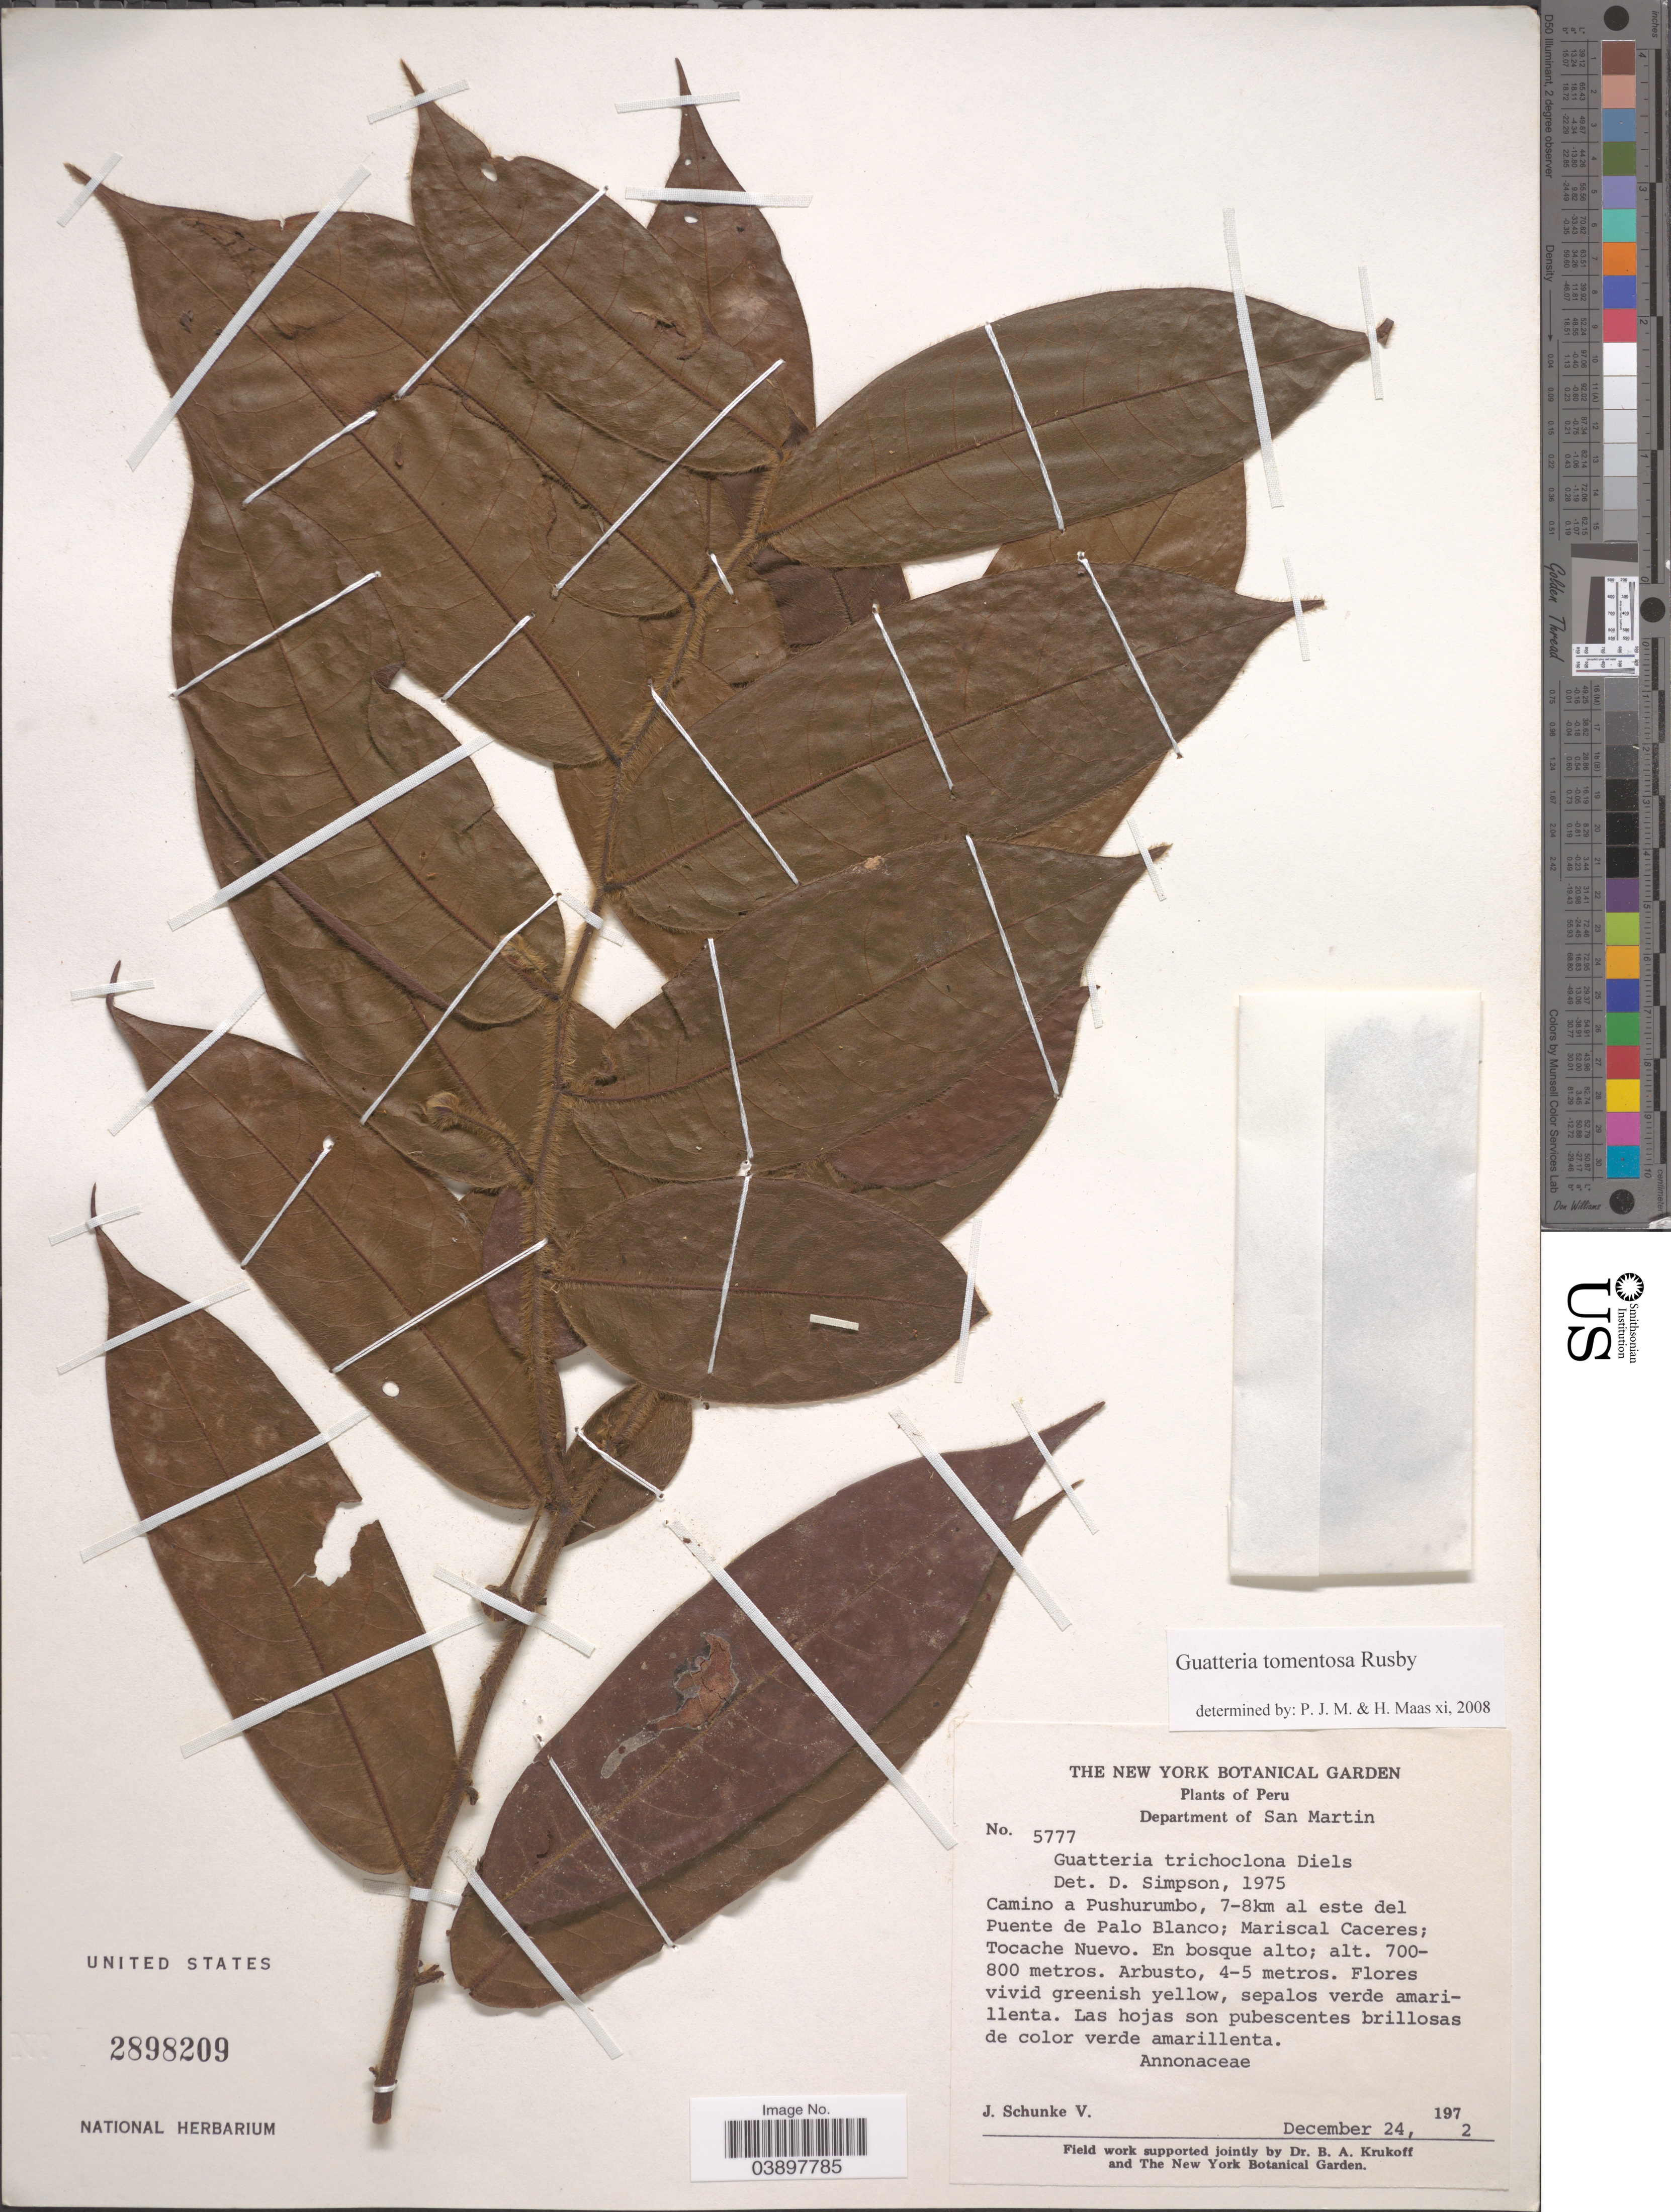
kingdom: Plantae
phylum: Tracheophyta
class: Magnoliopsida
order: Magnoliales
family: Annonaceae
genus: Guatteria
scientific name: Guatteria tomentosa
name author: Rusby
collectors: J. Schunke Vigo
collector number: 5777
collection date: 1972-12-24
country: Peru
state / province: San Martín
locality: Department of San Martin. Camino a Pushurumbo, 7-8km al este del Puente de Palo Blanco; Mariscal Caceres; Tocache Nuevo.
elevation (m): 700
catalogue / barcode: US 2898209